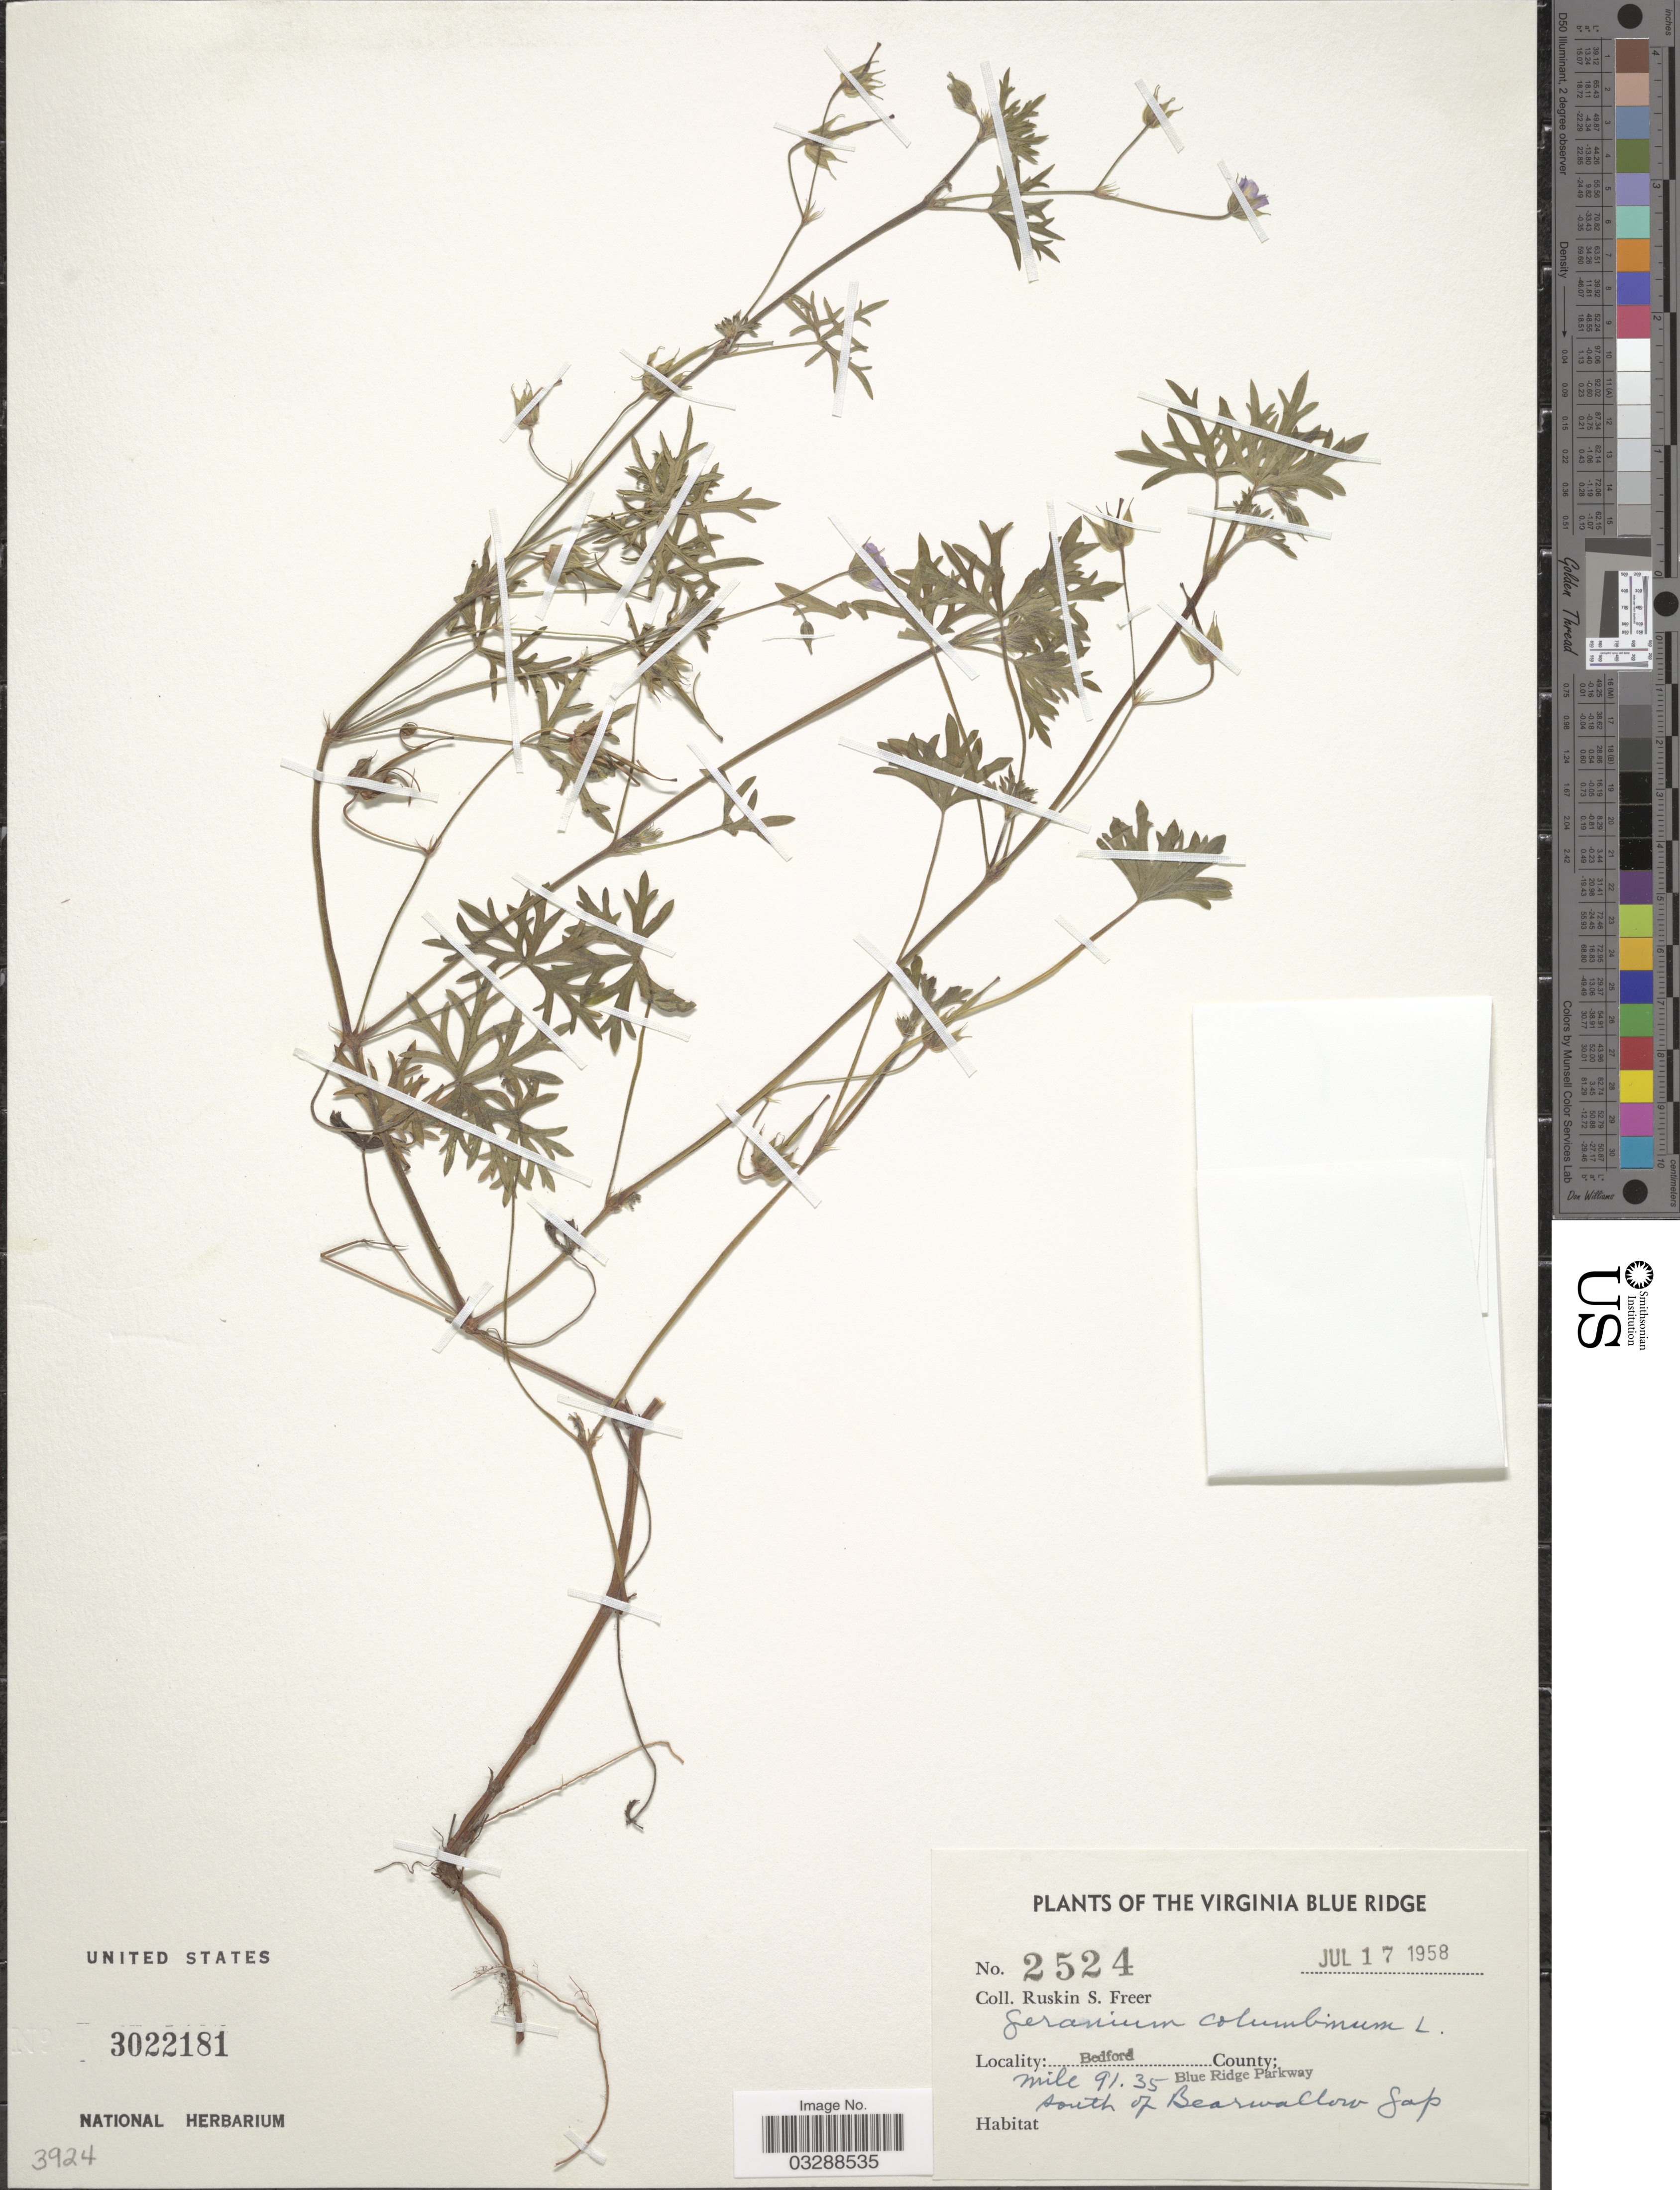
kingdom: Plantae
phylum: Tracheophyta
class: Magnoliopsida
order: Geraniales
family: Geraniaceae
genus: Geranium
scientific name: Geranium columbinum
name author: L.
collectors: R. Freer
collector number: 2524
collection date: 1958-07-17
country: United States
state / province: Virginia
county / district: Bedford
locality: Virginia Blue Ridge, Milepost 91.35, south of Bearwallow Gap.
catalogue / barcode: US 3022181